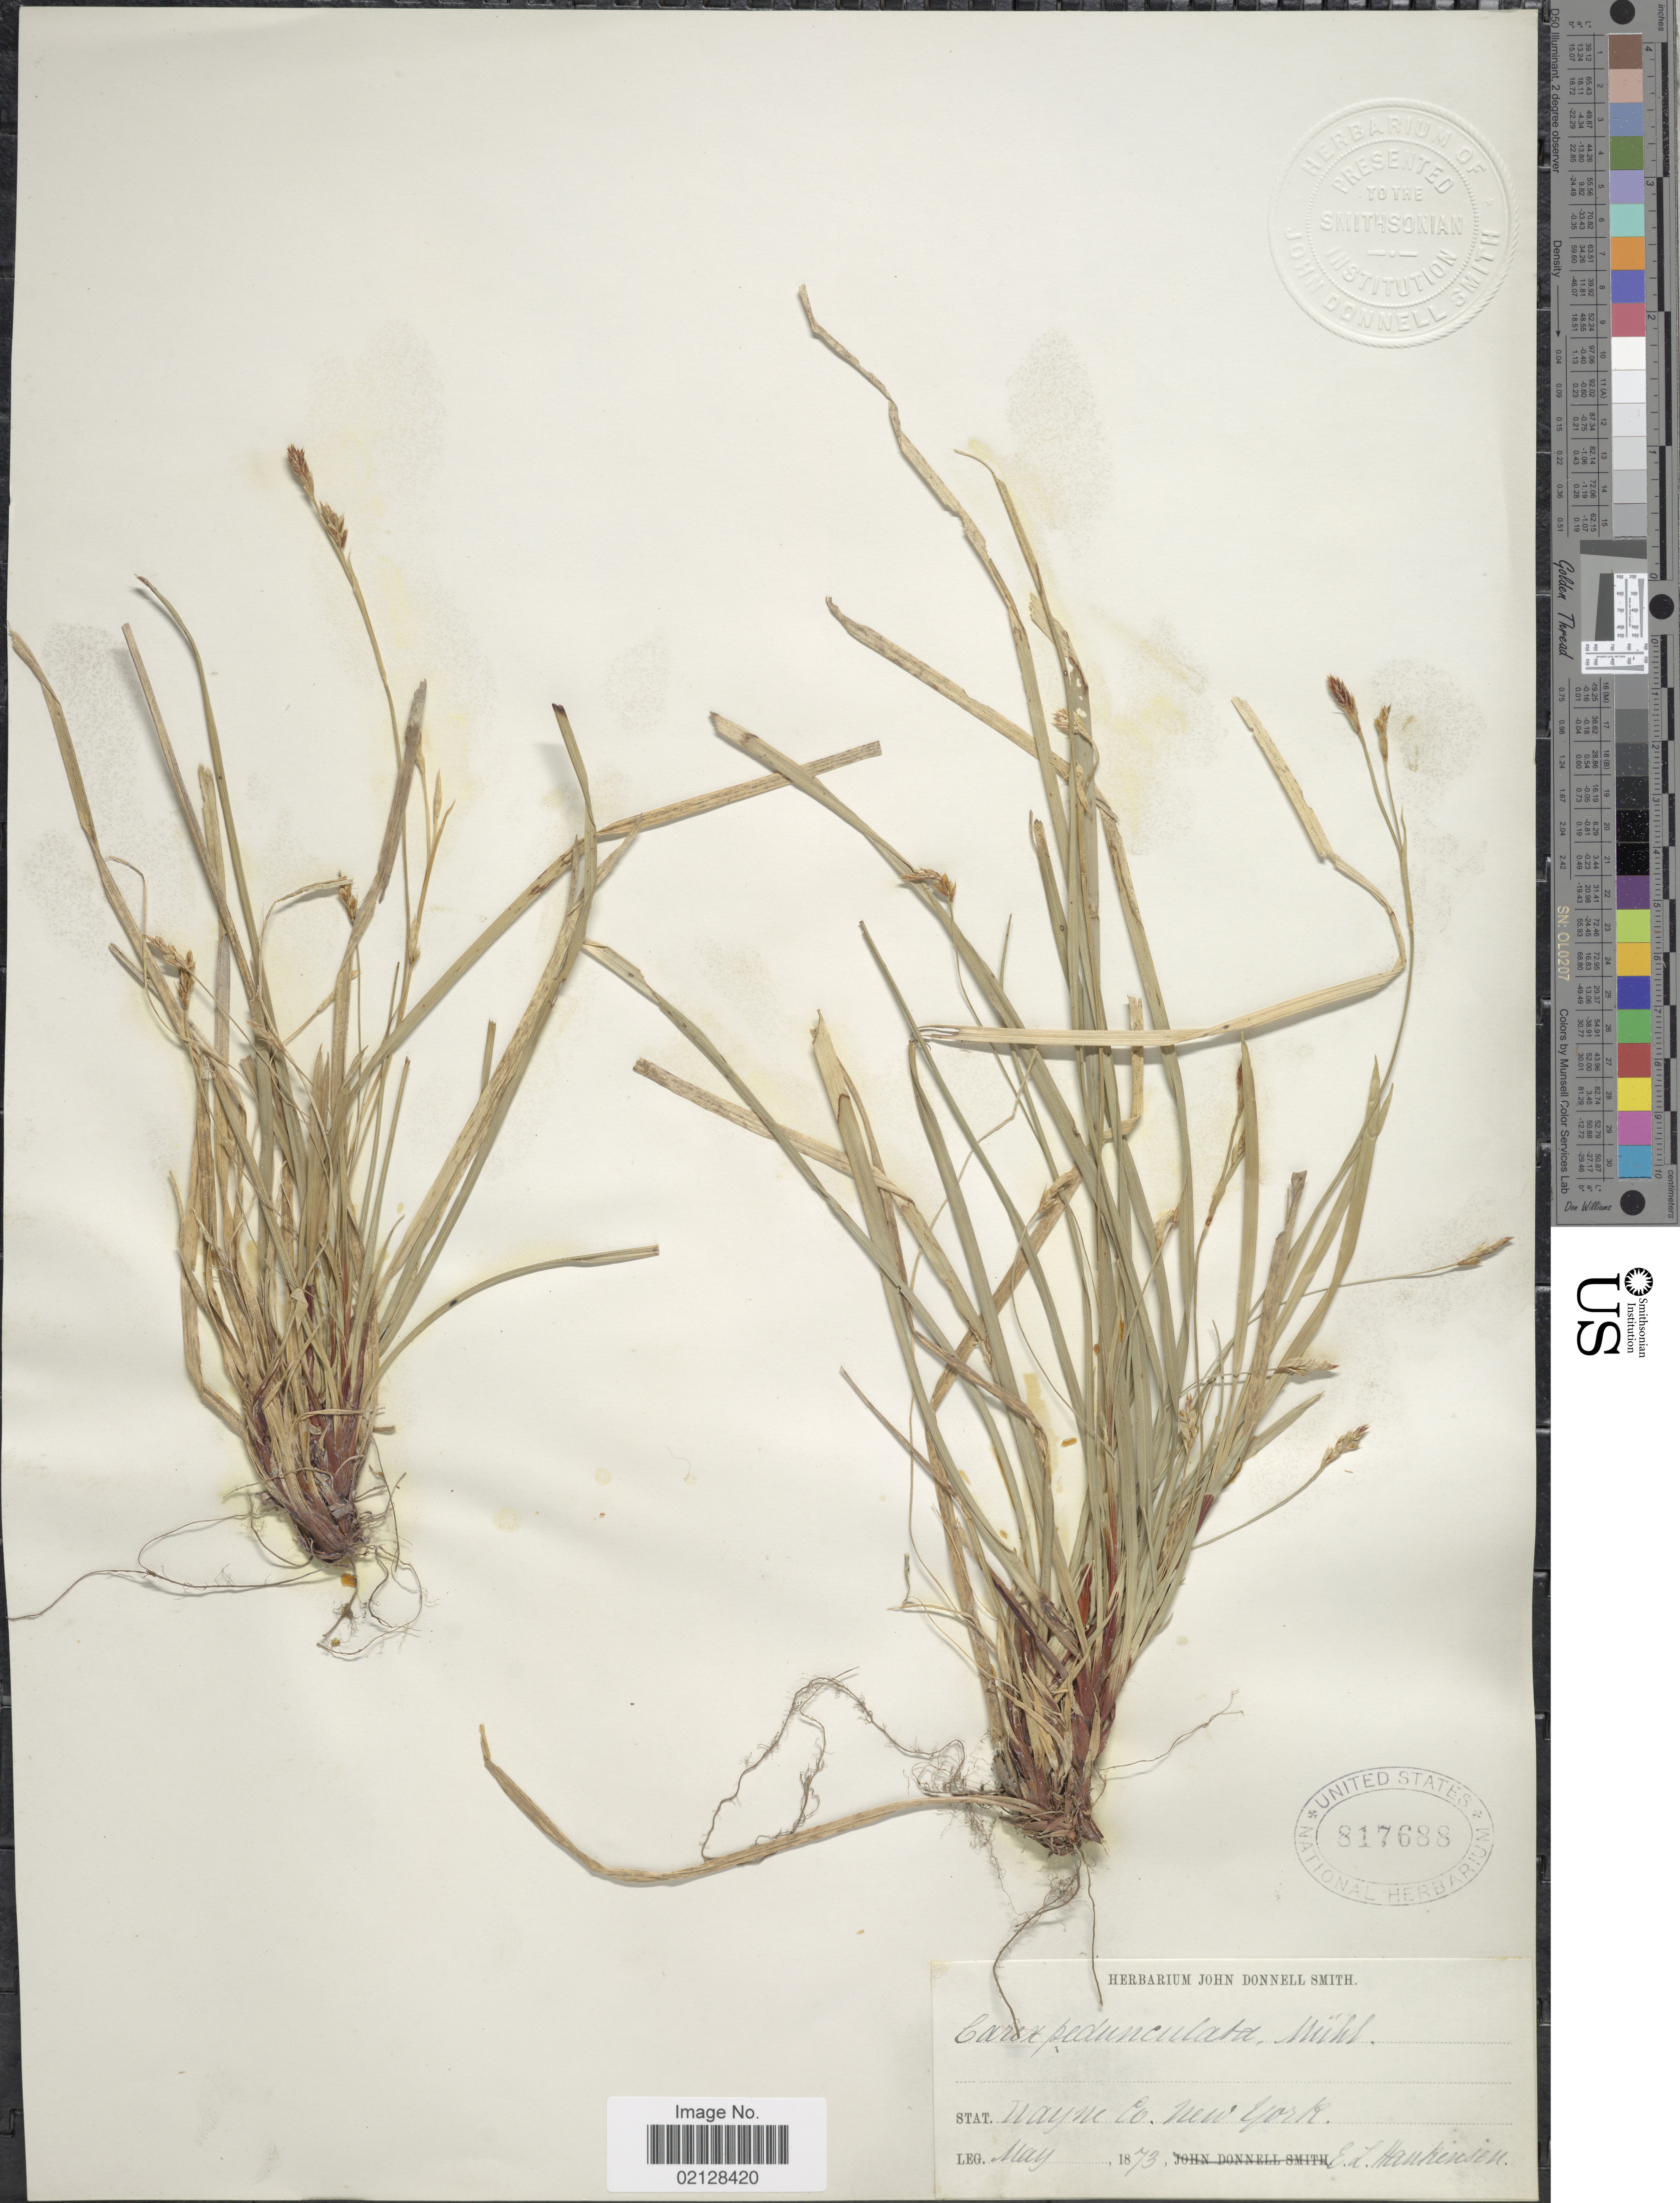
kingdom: Plantae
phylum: Tracheophyta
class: Liliopsida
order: Poales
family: Cyperaceae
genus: Carex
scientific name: Carex pedunculata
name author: Muhl. ex Willd.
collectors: E. Hankenson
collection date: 1873-05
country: United States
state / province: New York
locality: Wayne Co., New York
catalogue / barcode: US 817688